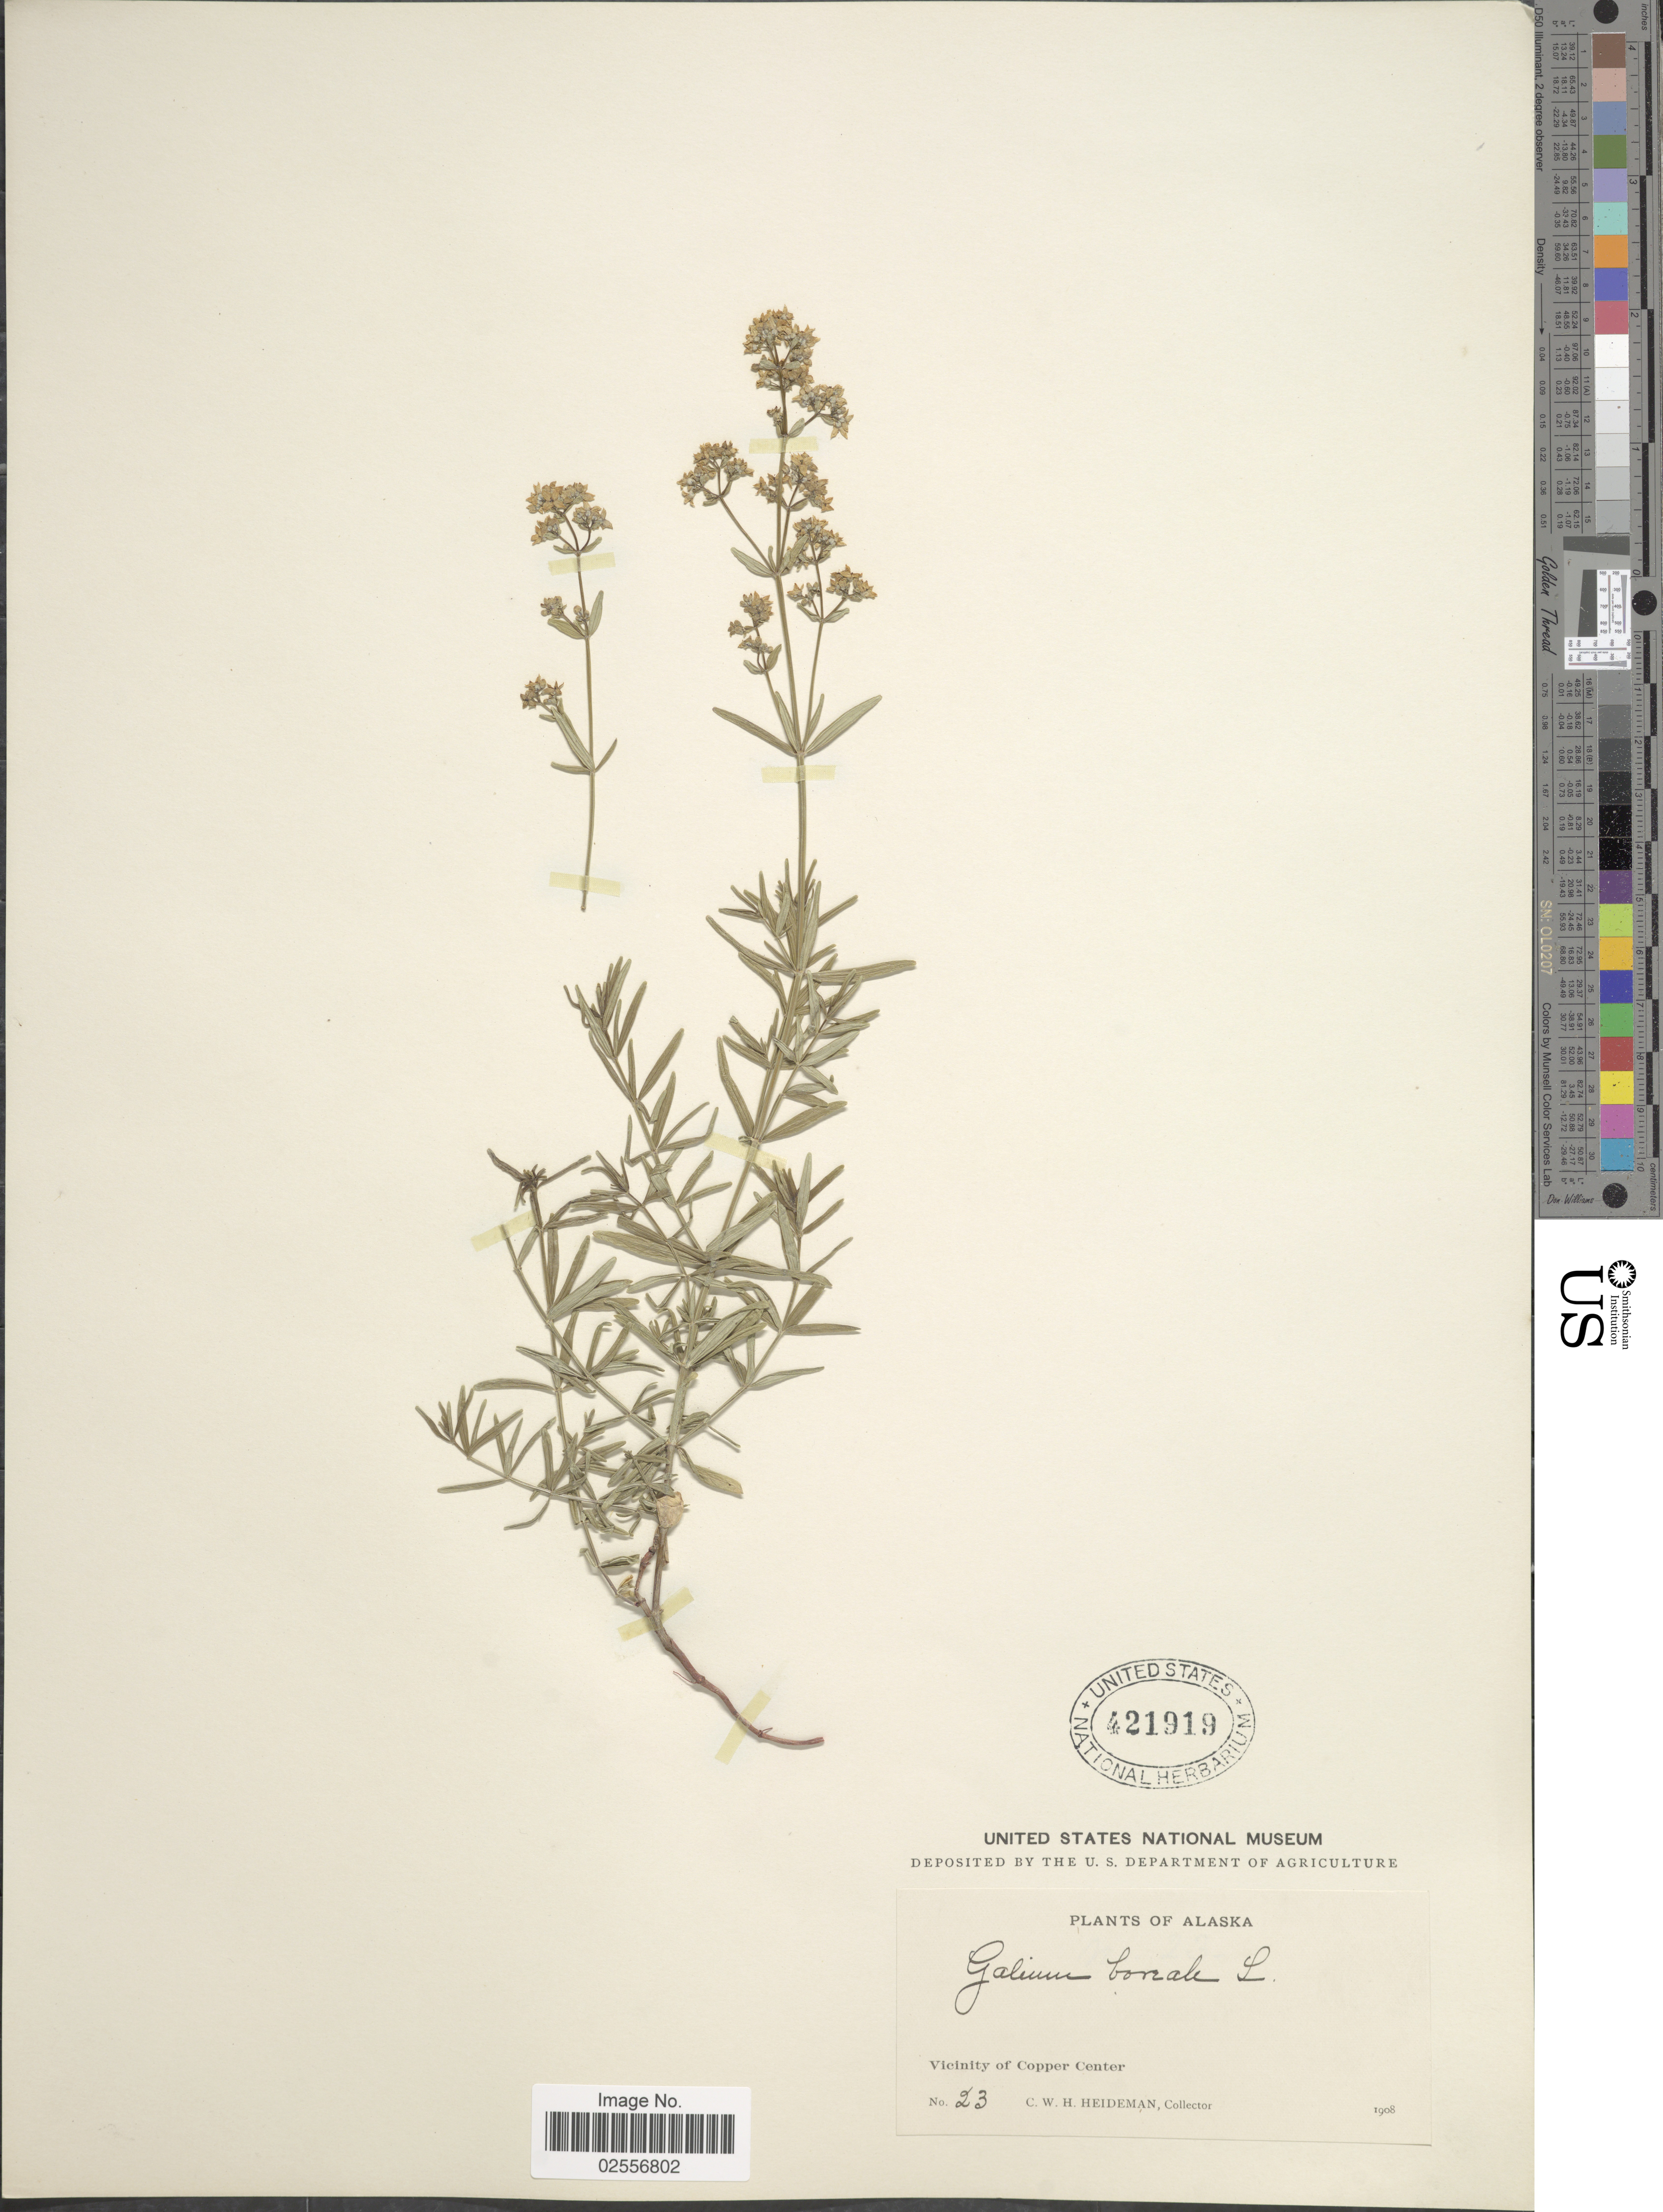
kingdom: Plantae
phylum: Tracheophyta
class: Magnoliopsida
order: Gentianales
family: Rubiaceae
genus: Galium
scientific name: Galium boreale L.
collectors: C. Heideman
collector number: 23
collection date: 1908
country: United States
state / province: Alaska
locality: Vicinity of Copper Center.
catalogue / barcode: US 421919